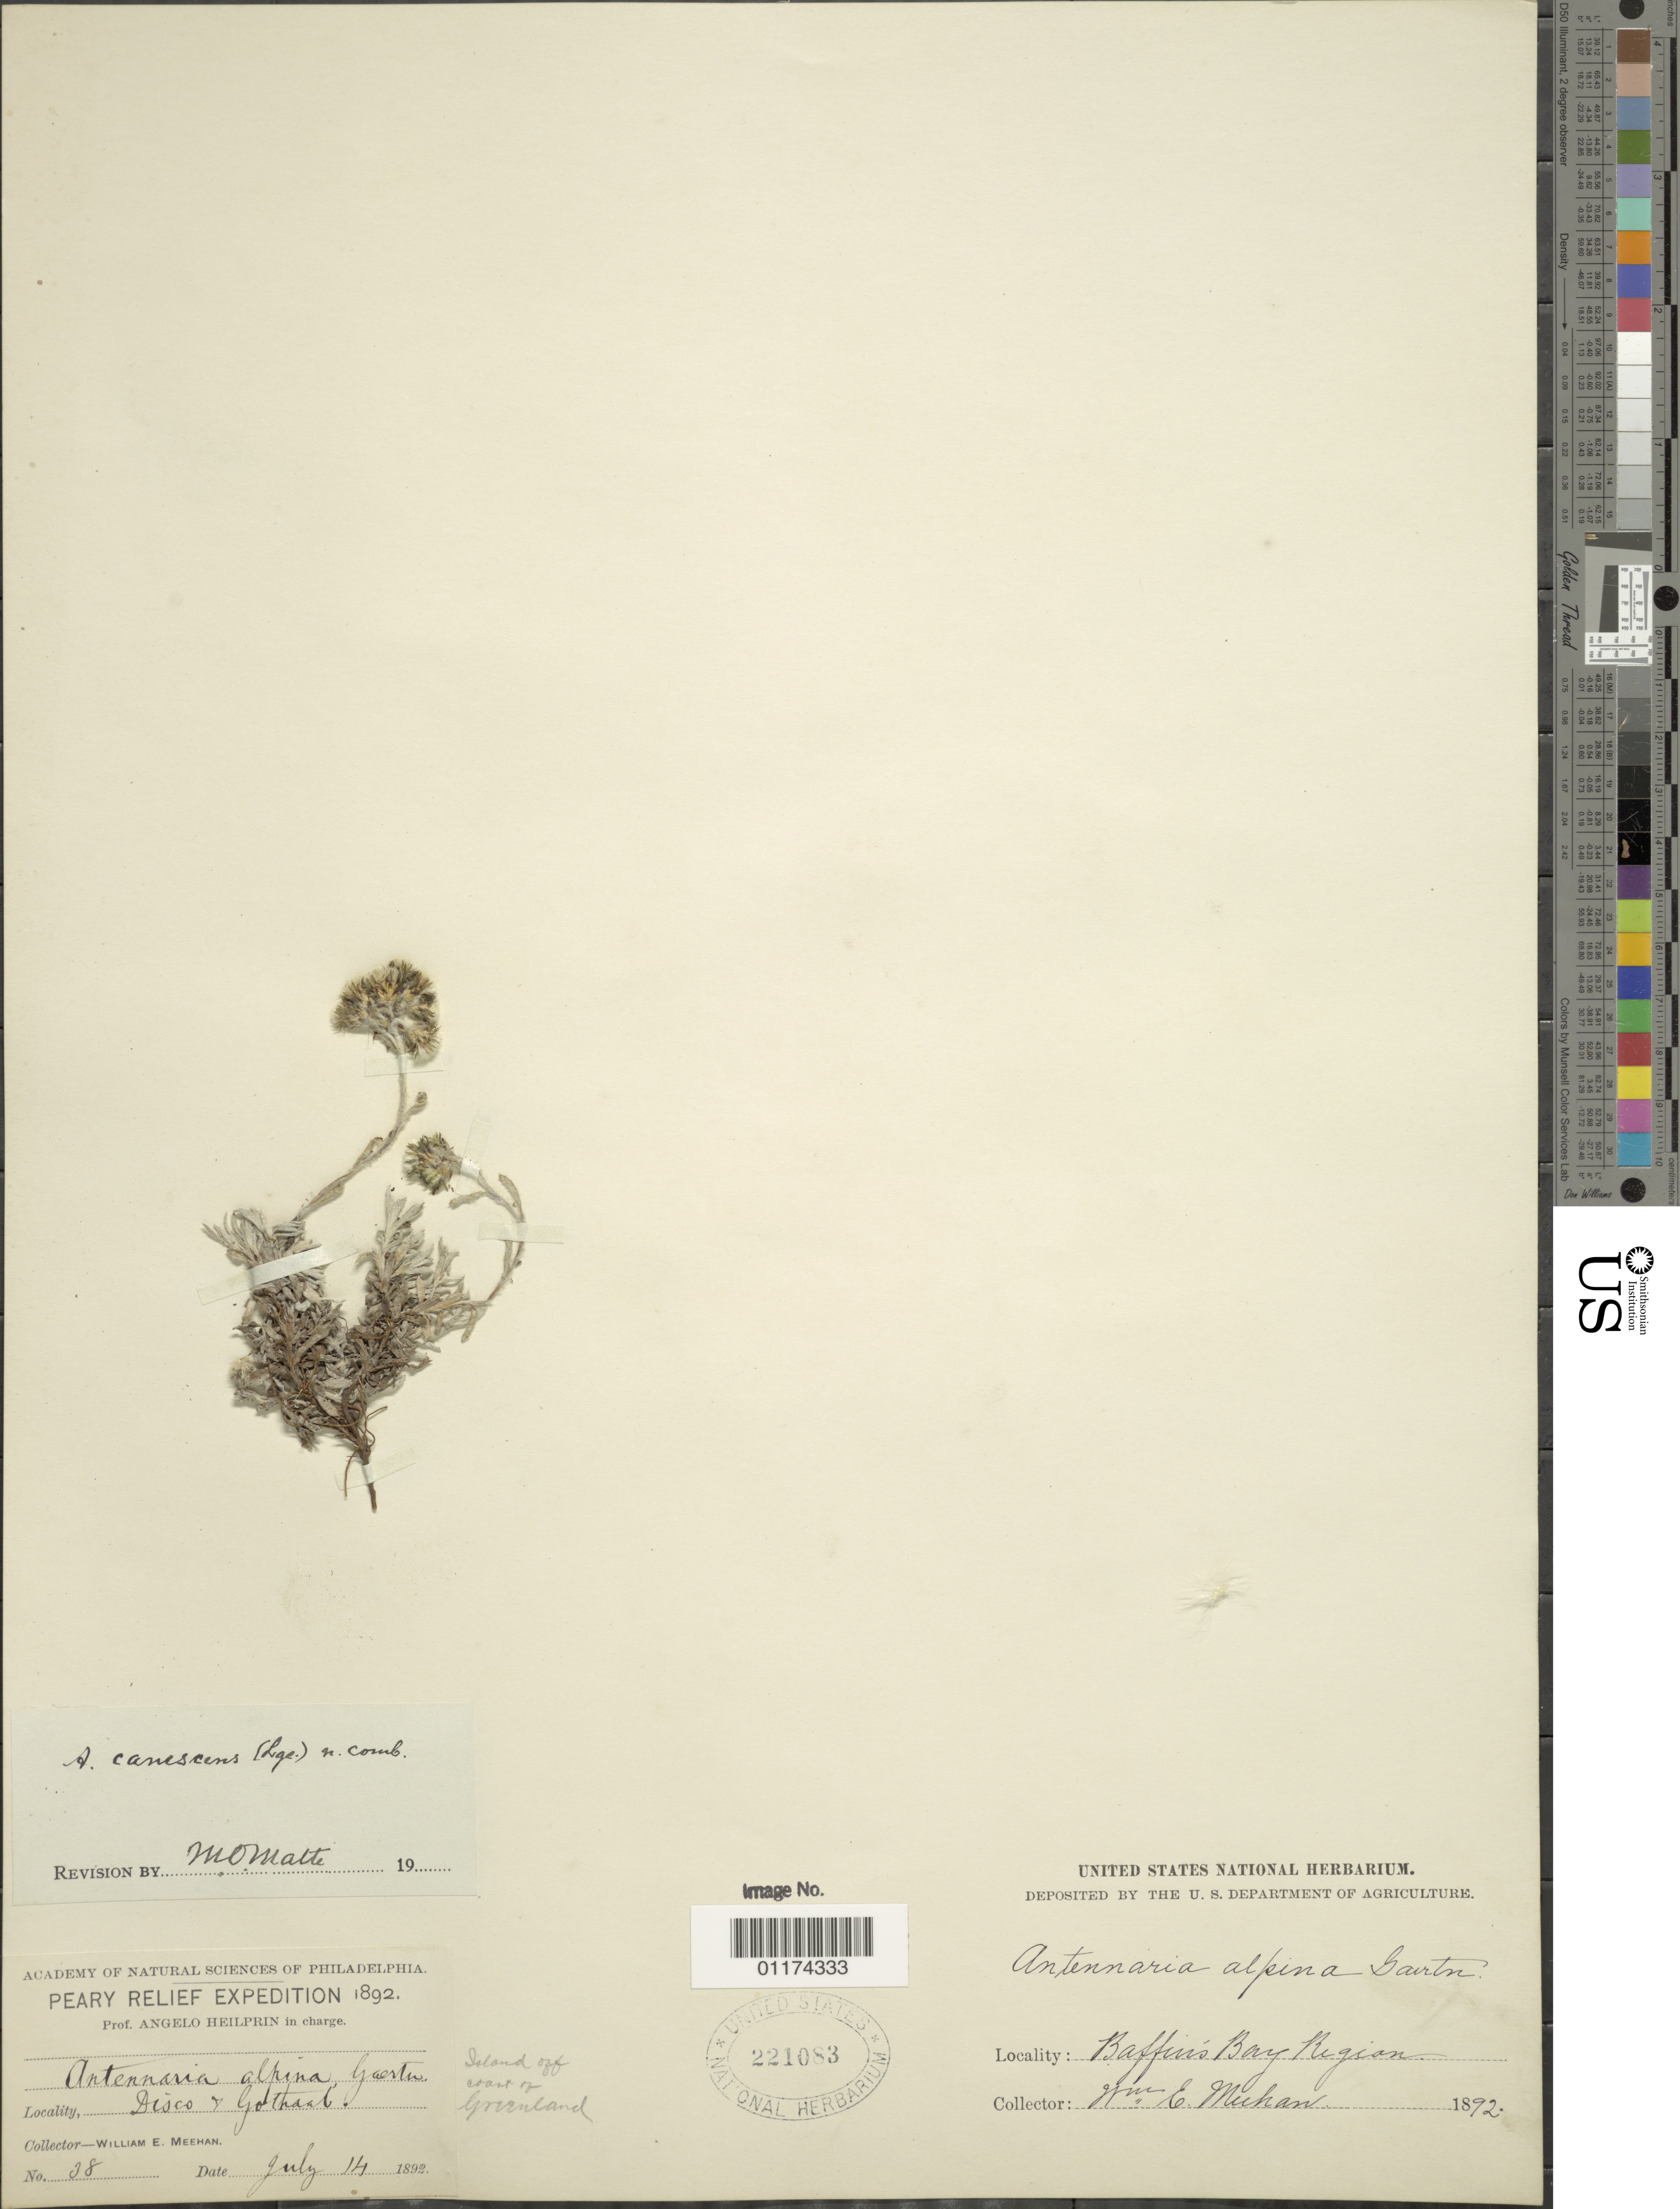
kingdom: Plantae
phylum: Tracheophyta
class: Magnoliopsida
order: Asterales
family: Asteraceae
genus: Antennaria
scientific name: Antennaria canescens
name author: (Lange) Malte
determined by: Malte, M. O.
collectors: W. Meehan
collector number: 38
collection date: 1892-07-14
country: Greenland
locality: Disko Island, Baffin Bay Region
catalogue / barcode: US 221083